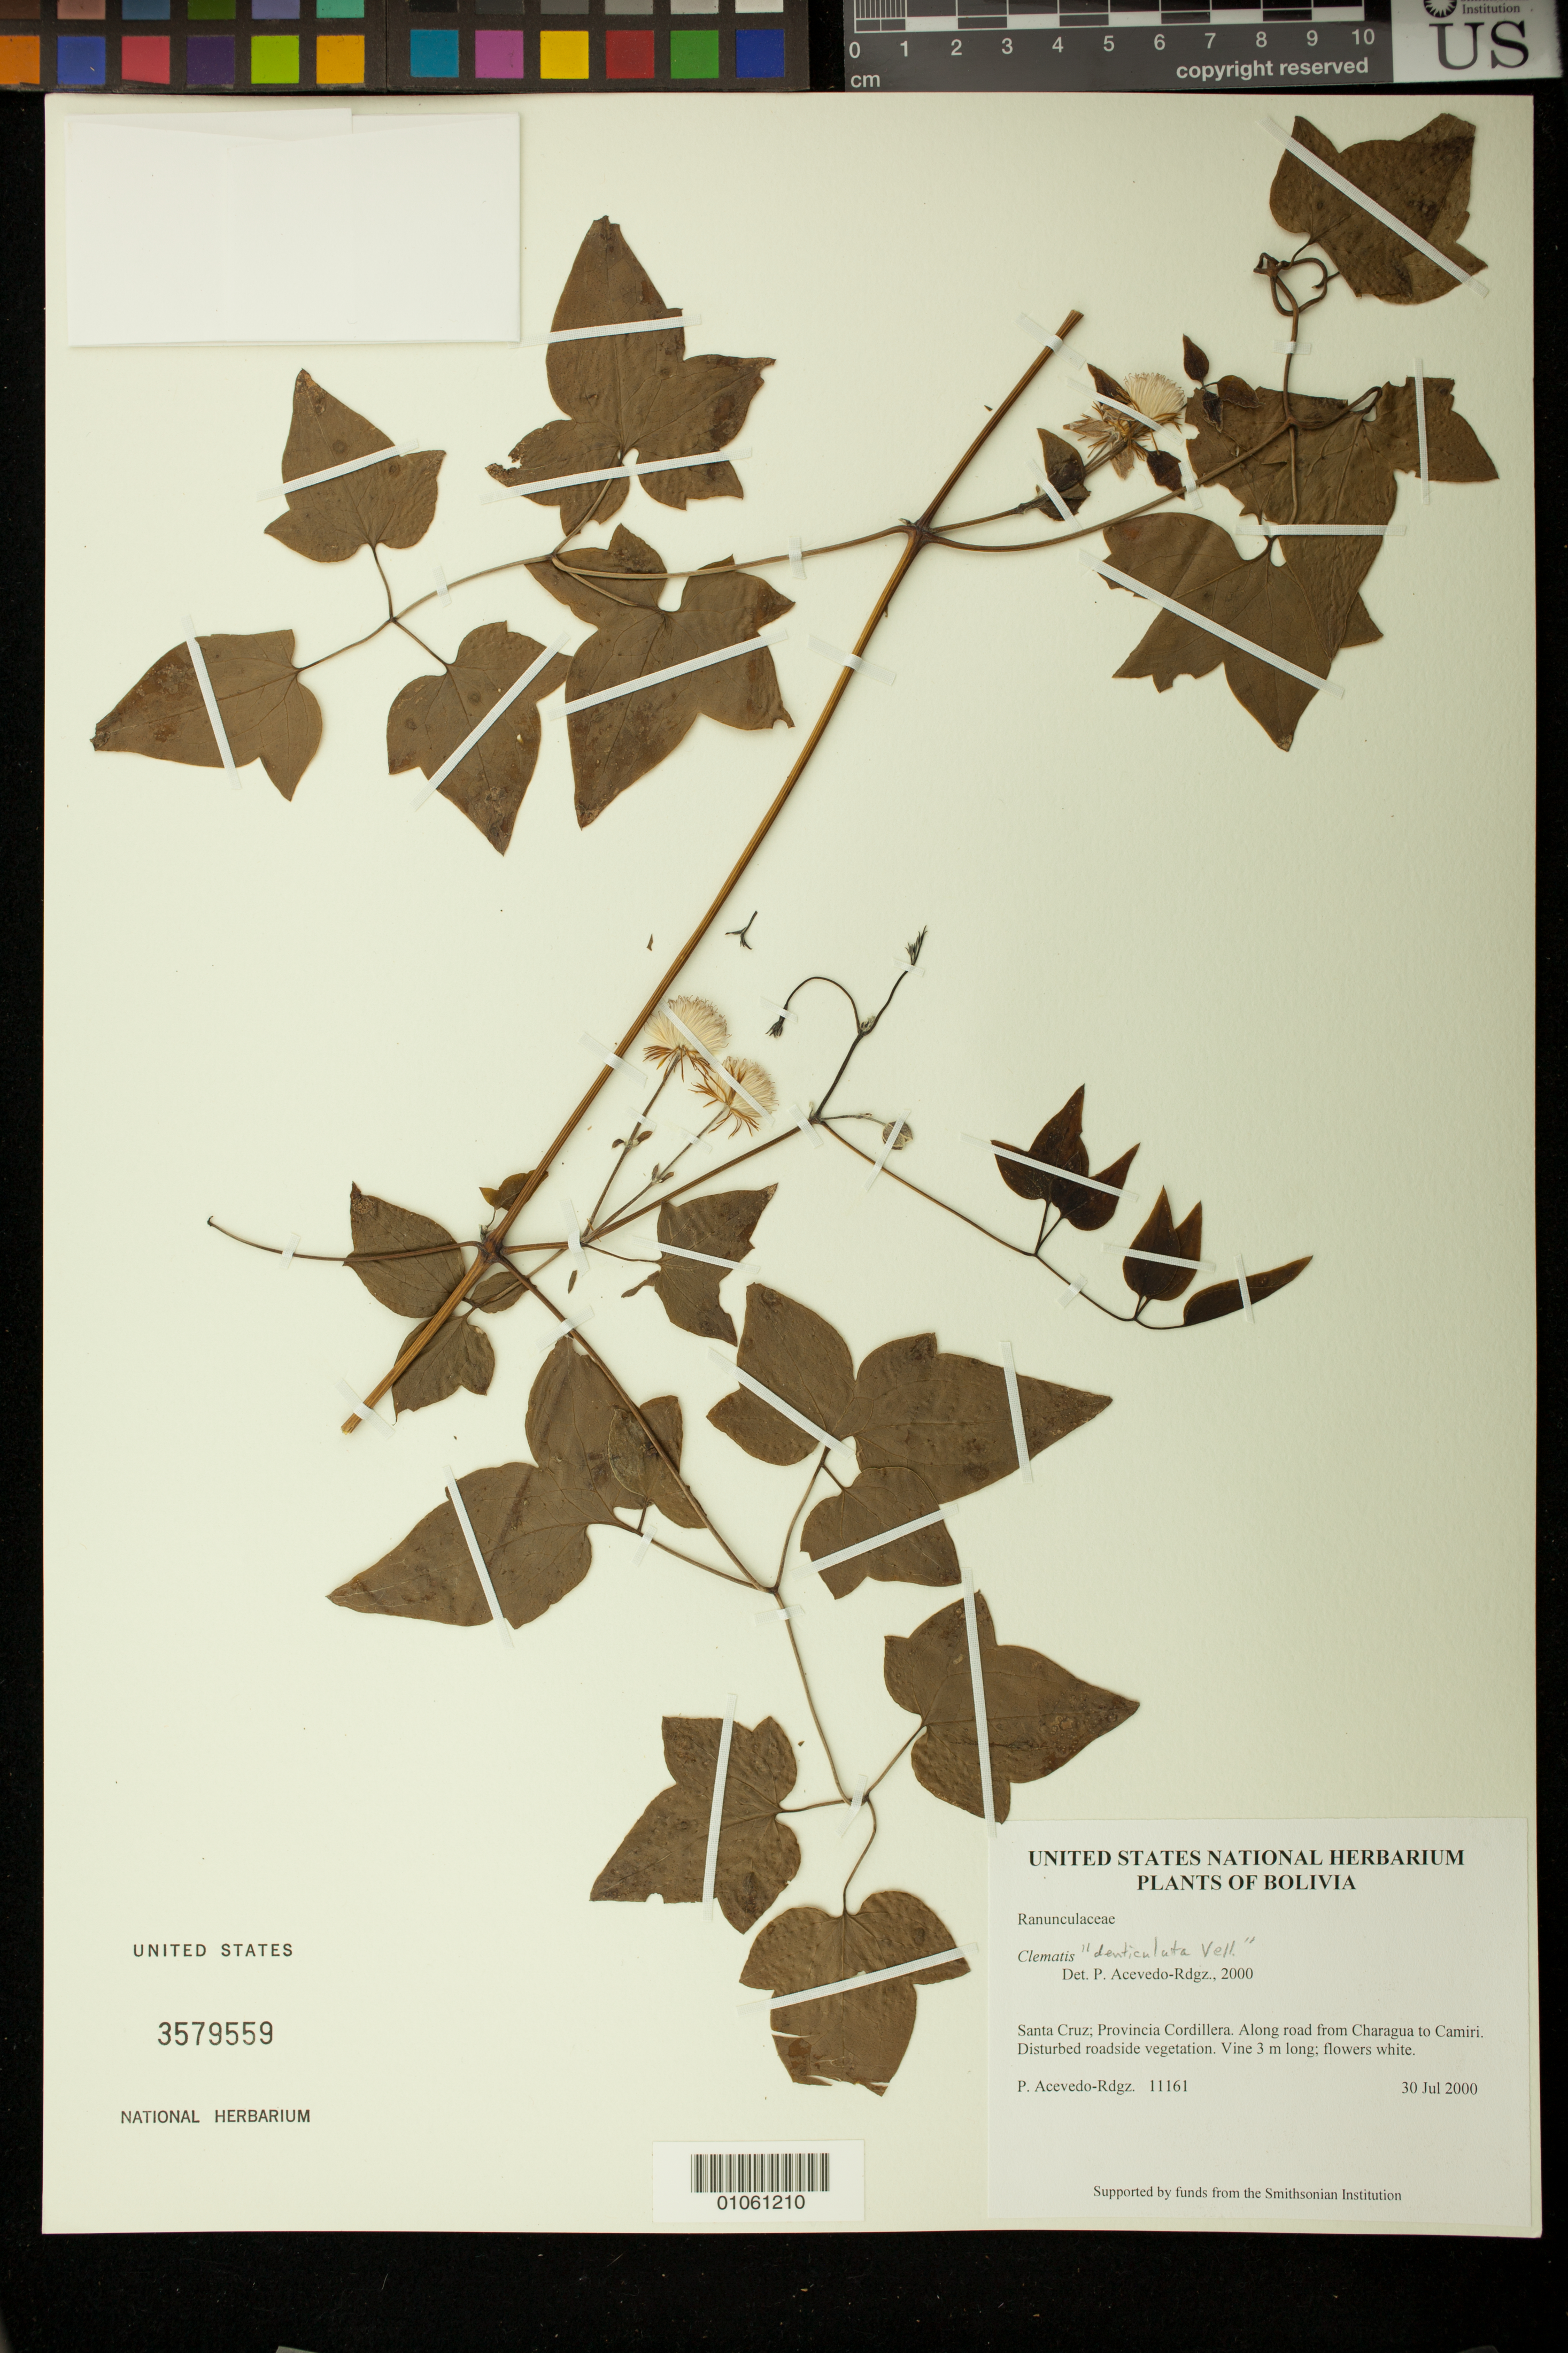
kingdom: Plantae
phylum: Tracheophyta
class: Magnoliopsida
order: Ranunculales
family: Ranunculaceae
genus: Clematis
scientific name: Clematis denticulata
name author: Vell.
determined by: Acevedo-Rodríguez, P., (BOT), Smithsonian Institution - National Museum of Natural History (UNITED STATES)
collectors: P. Acevedo-Rodr.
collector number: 11161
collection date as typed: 30 Jul 2000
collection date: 2000-07-30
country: Bolivia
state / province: Santa Cruz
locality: Santa Cruz; Provincia Cordillera. Along road from Charagua to Camiri.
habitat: Disturbed roadside vegetation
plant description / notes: US, NY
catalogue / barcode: US 3579559